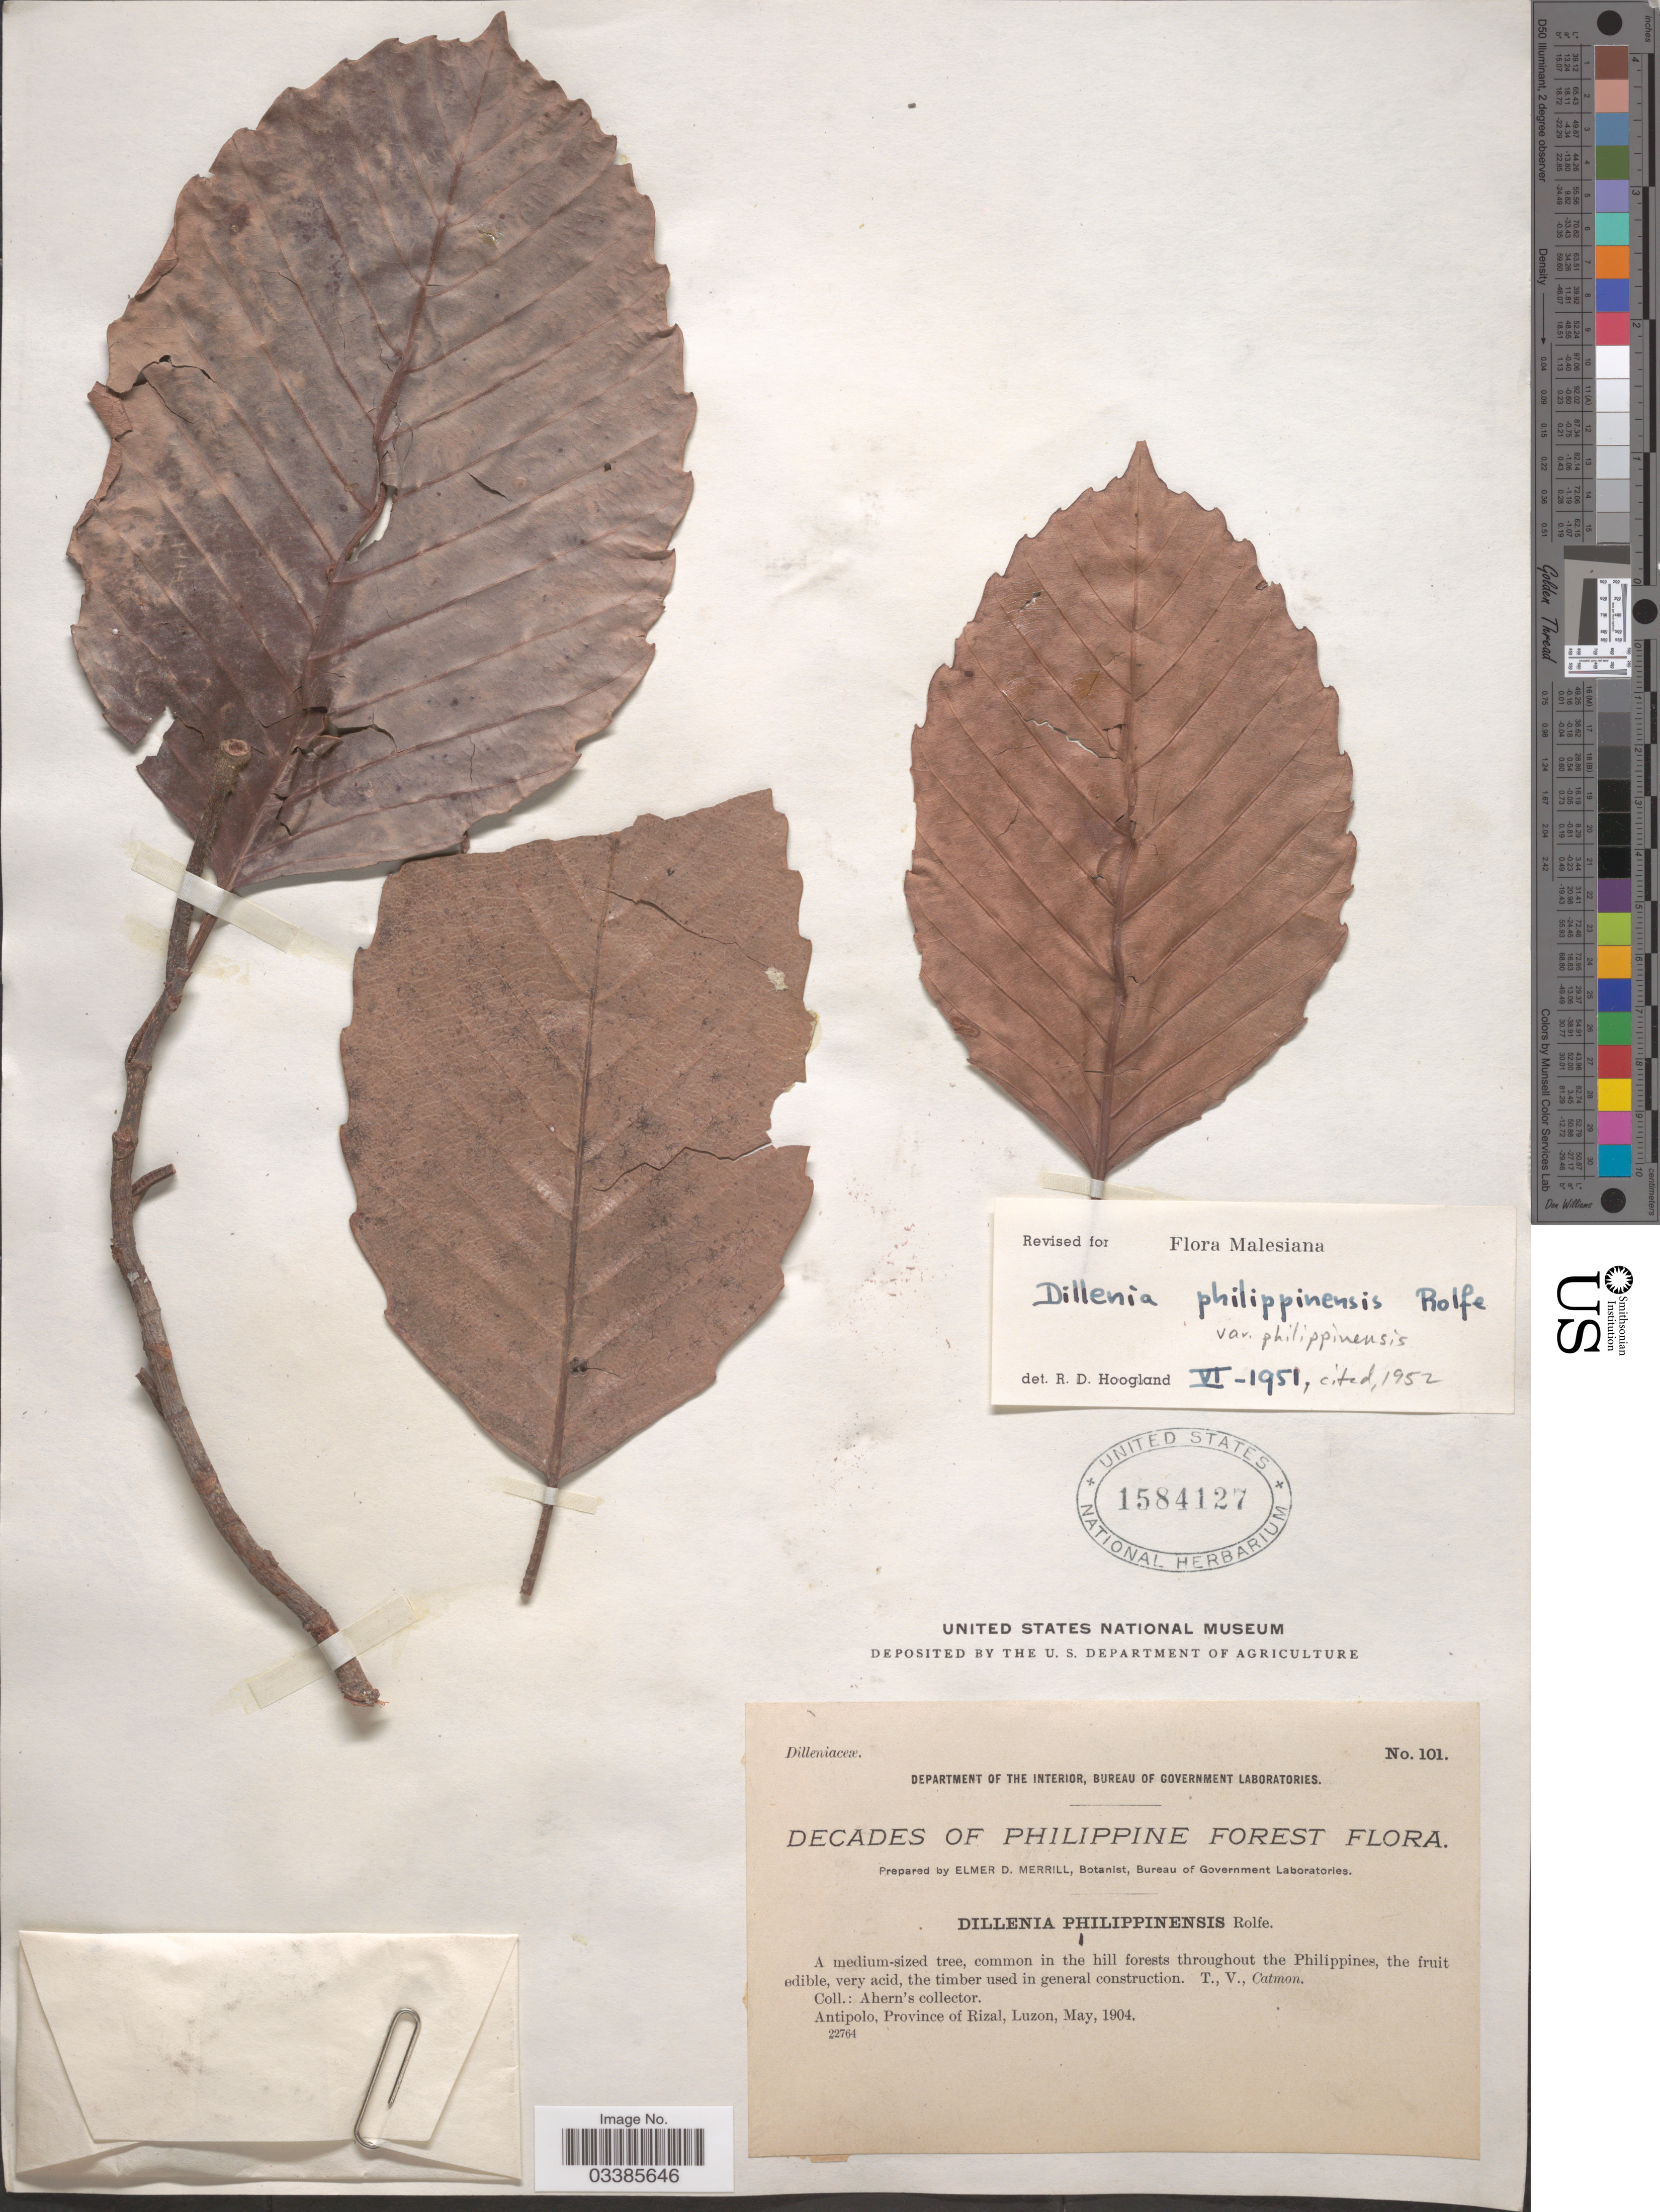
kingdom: Plantae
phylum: Tracheophyta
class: Magnoliopsida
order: Dilleniales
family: Dilleniaceae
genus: Dillenia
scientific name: Dillenia philippinensis var. philippinensis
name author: Rolfe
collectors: Ahern's collector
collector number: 101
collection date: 1904-05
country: Philippines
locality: Antipolo, Province of Rizal, Luzon.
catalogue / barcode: US 1584127